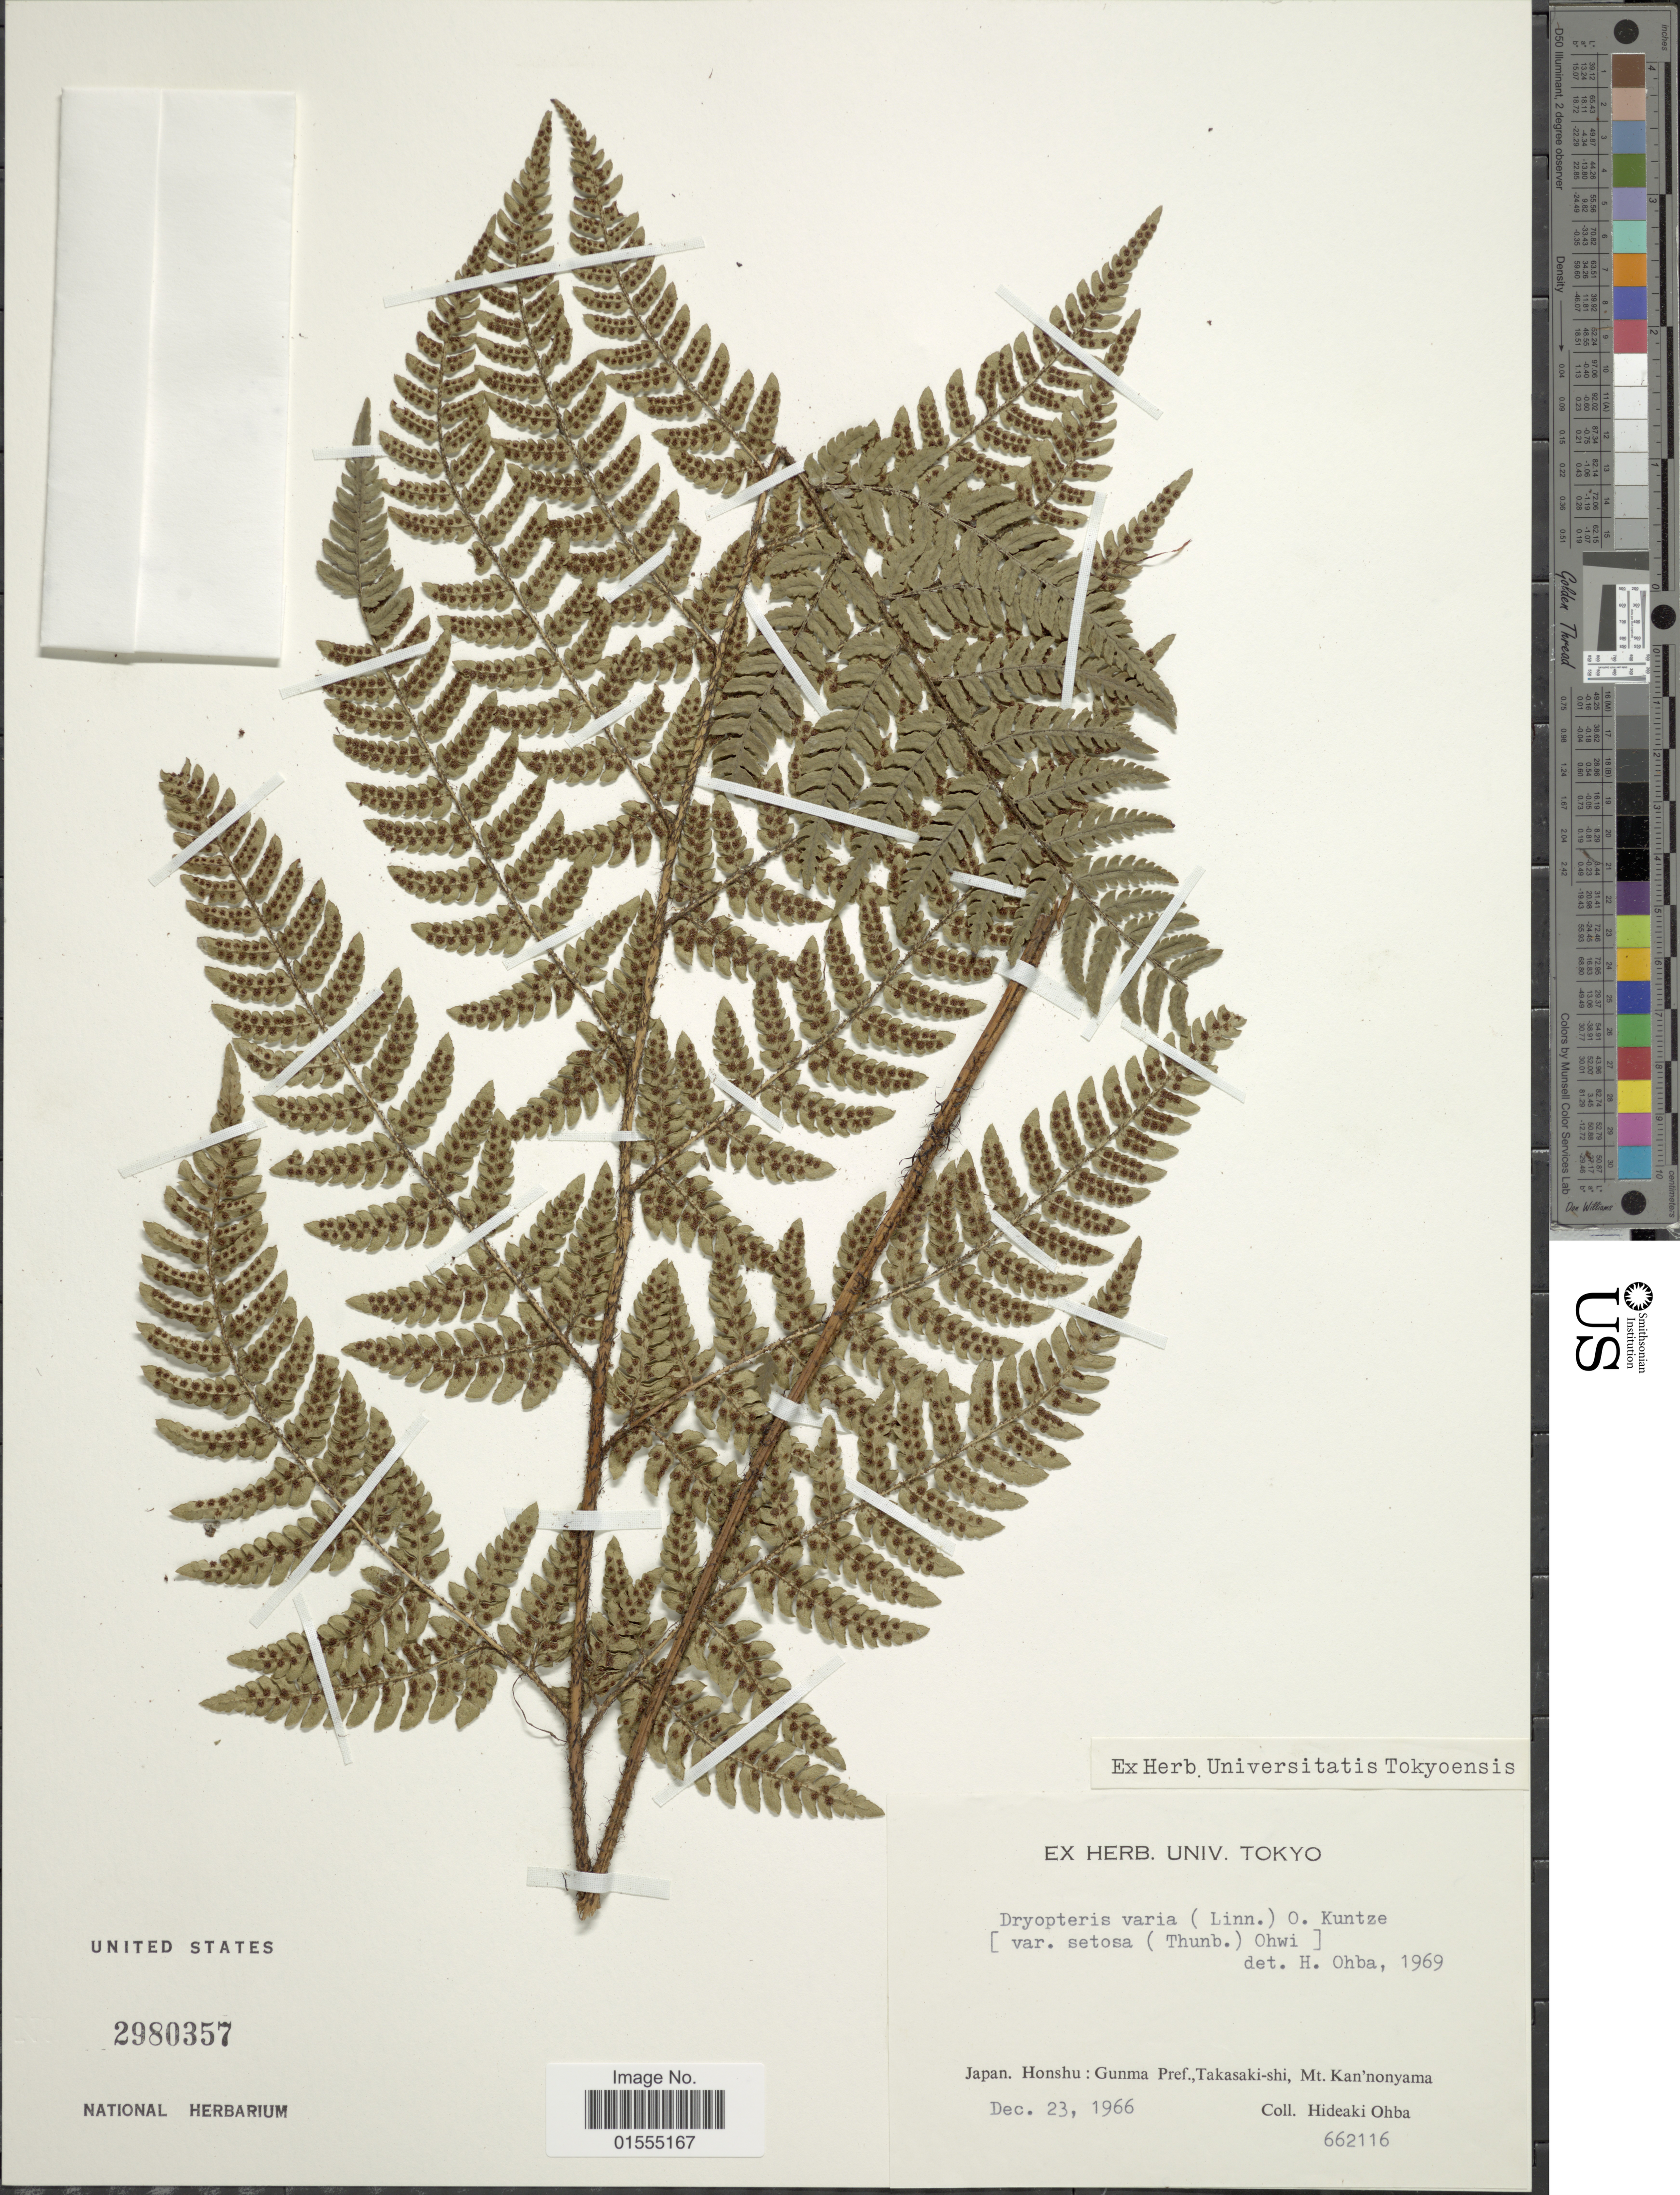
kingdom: Plantae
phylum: Tracheophyta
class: Polypodiopsida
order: Polypodiales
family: Dryopteridaceae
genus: Dryopteris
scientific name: Dryopteris varia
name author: (L.) Kuntze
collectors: H. Ohba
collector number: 662116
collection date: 1966-12-23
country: Japan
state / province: Gunma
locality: Honshu: Gunna Pref., Takasaki-shi, Mt Kan'npnyama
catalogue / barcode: US 2980357